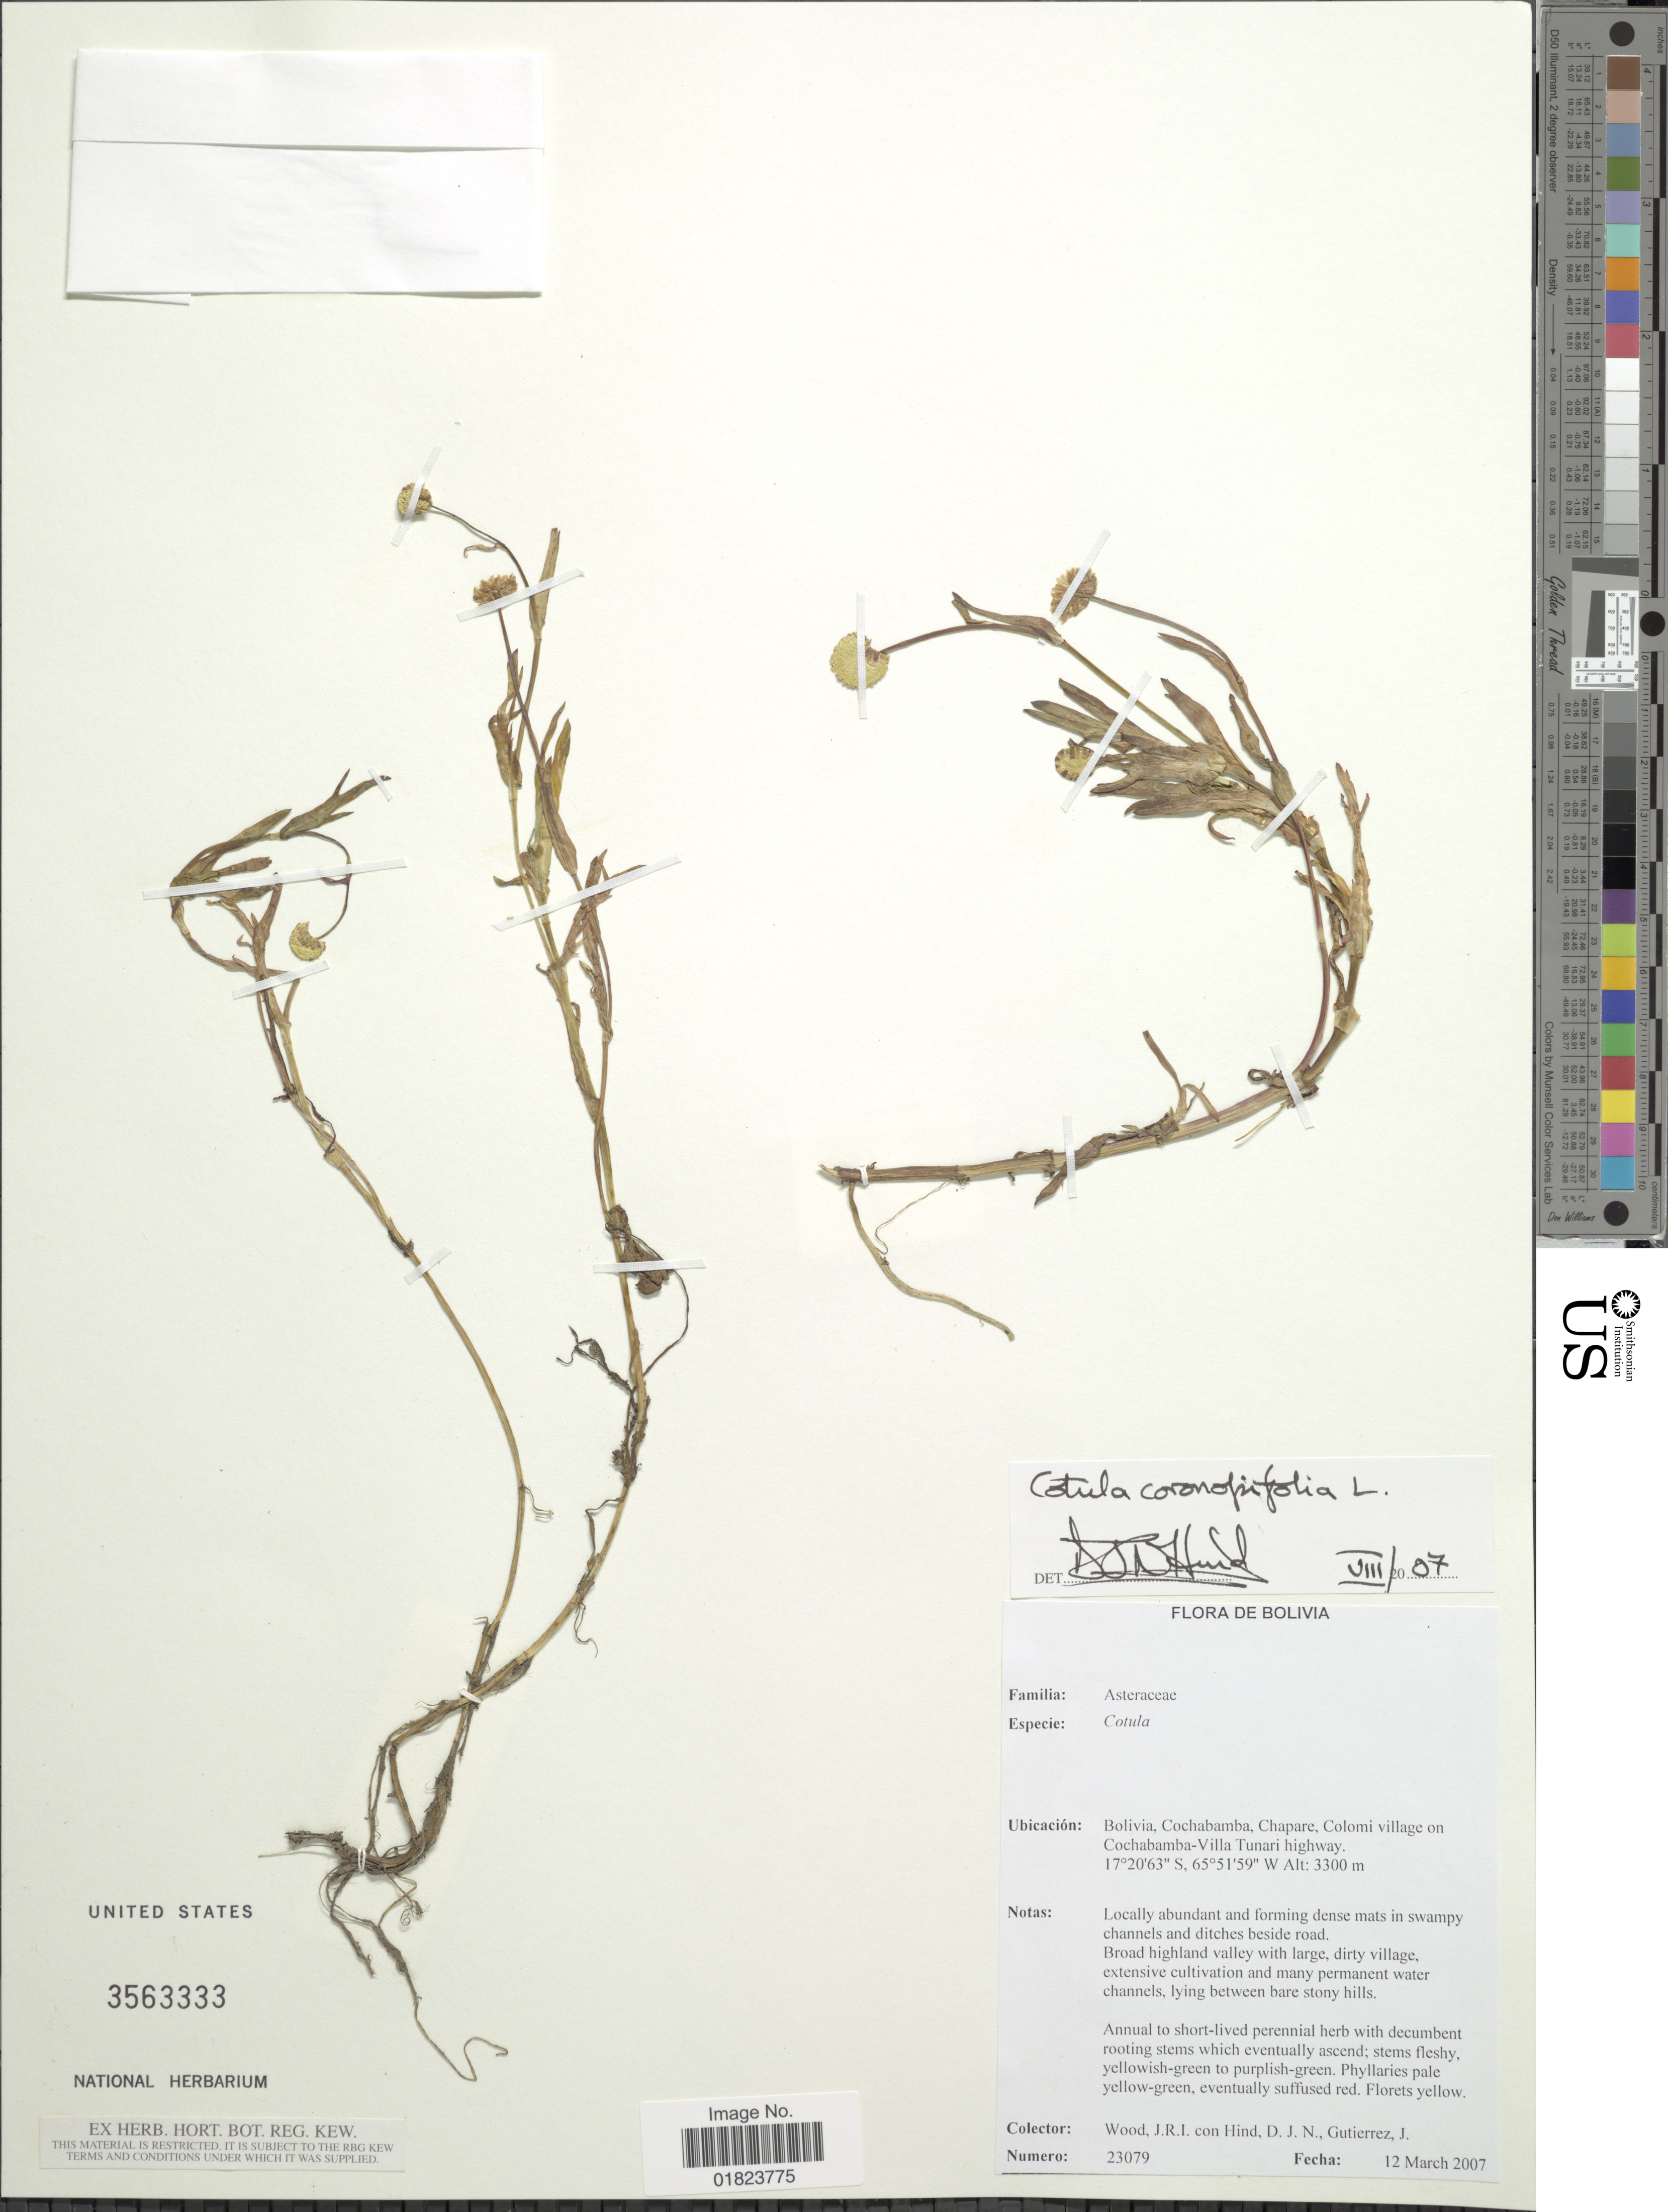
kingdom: Plantae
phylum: Tracheophyta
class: Magnoliopsida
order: Asterales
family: Asteraceae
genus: Cotula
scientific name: Cotula coronopifolia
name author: L.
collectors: J. R. I. Wood, D. J. N. Hind & J. Gutierrez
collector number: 23079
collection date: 2007-03-12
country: Bolivia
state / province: Cochabamba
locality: Bolivia, Cochabamba, Chapare, Colomi village on Cochabamba-Villa Tunari highway.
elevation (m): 3300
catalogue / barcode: US 3563333